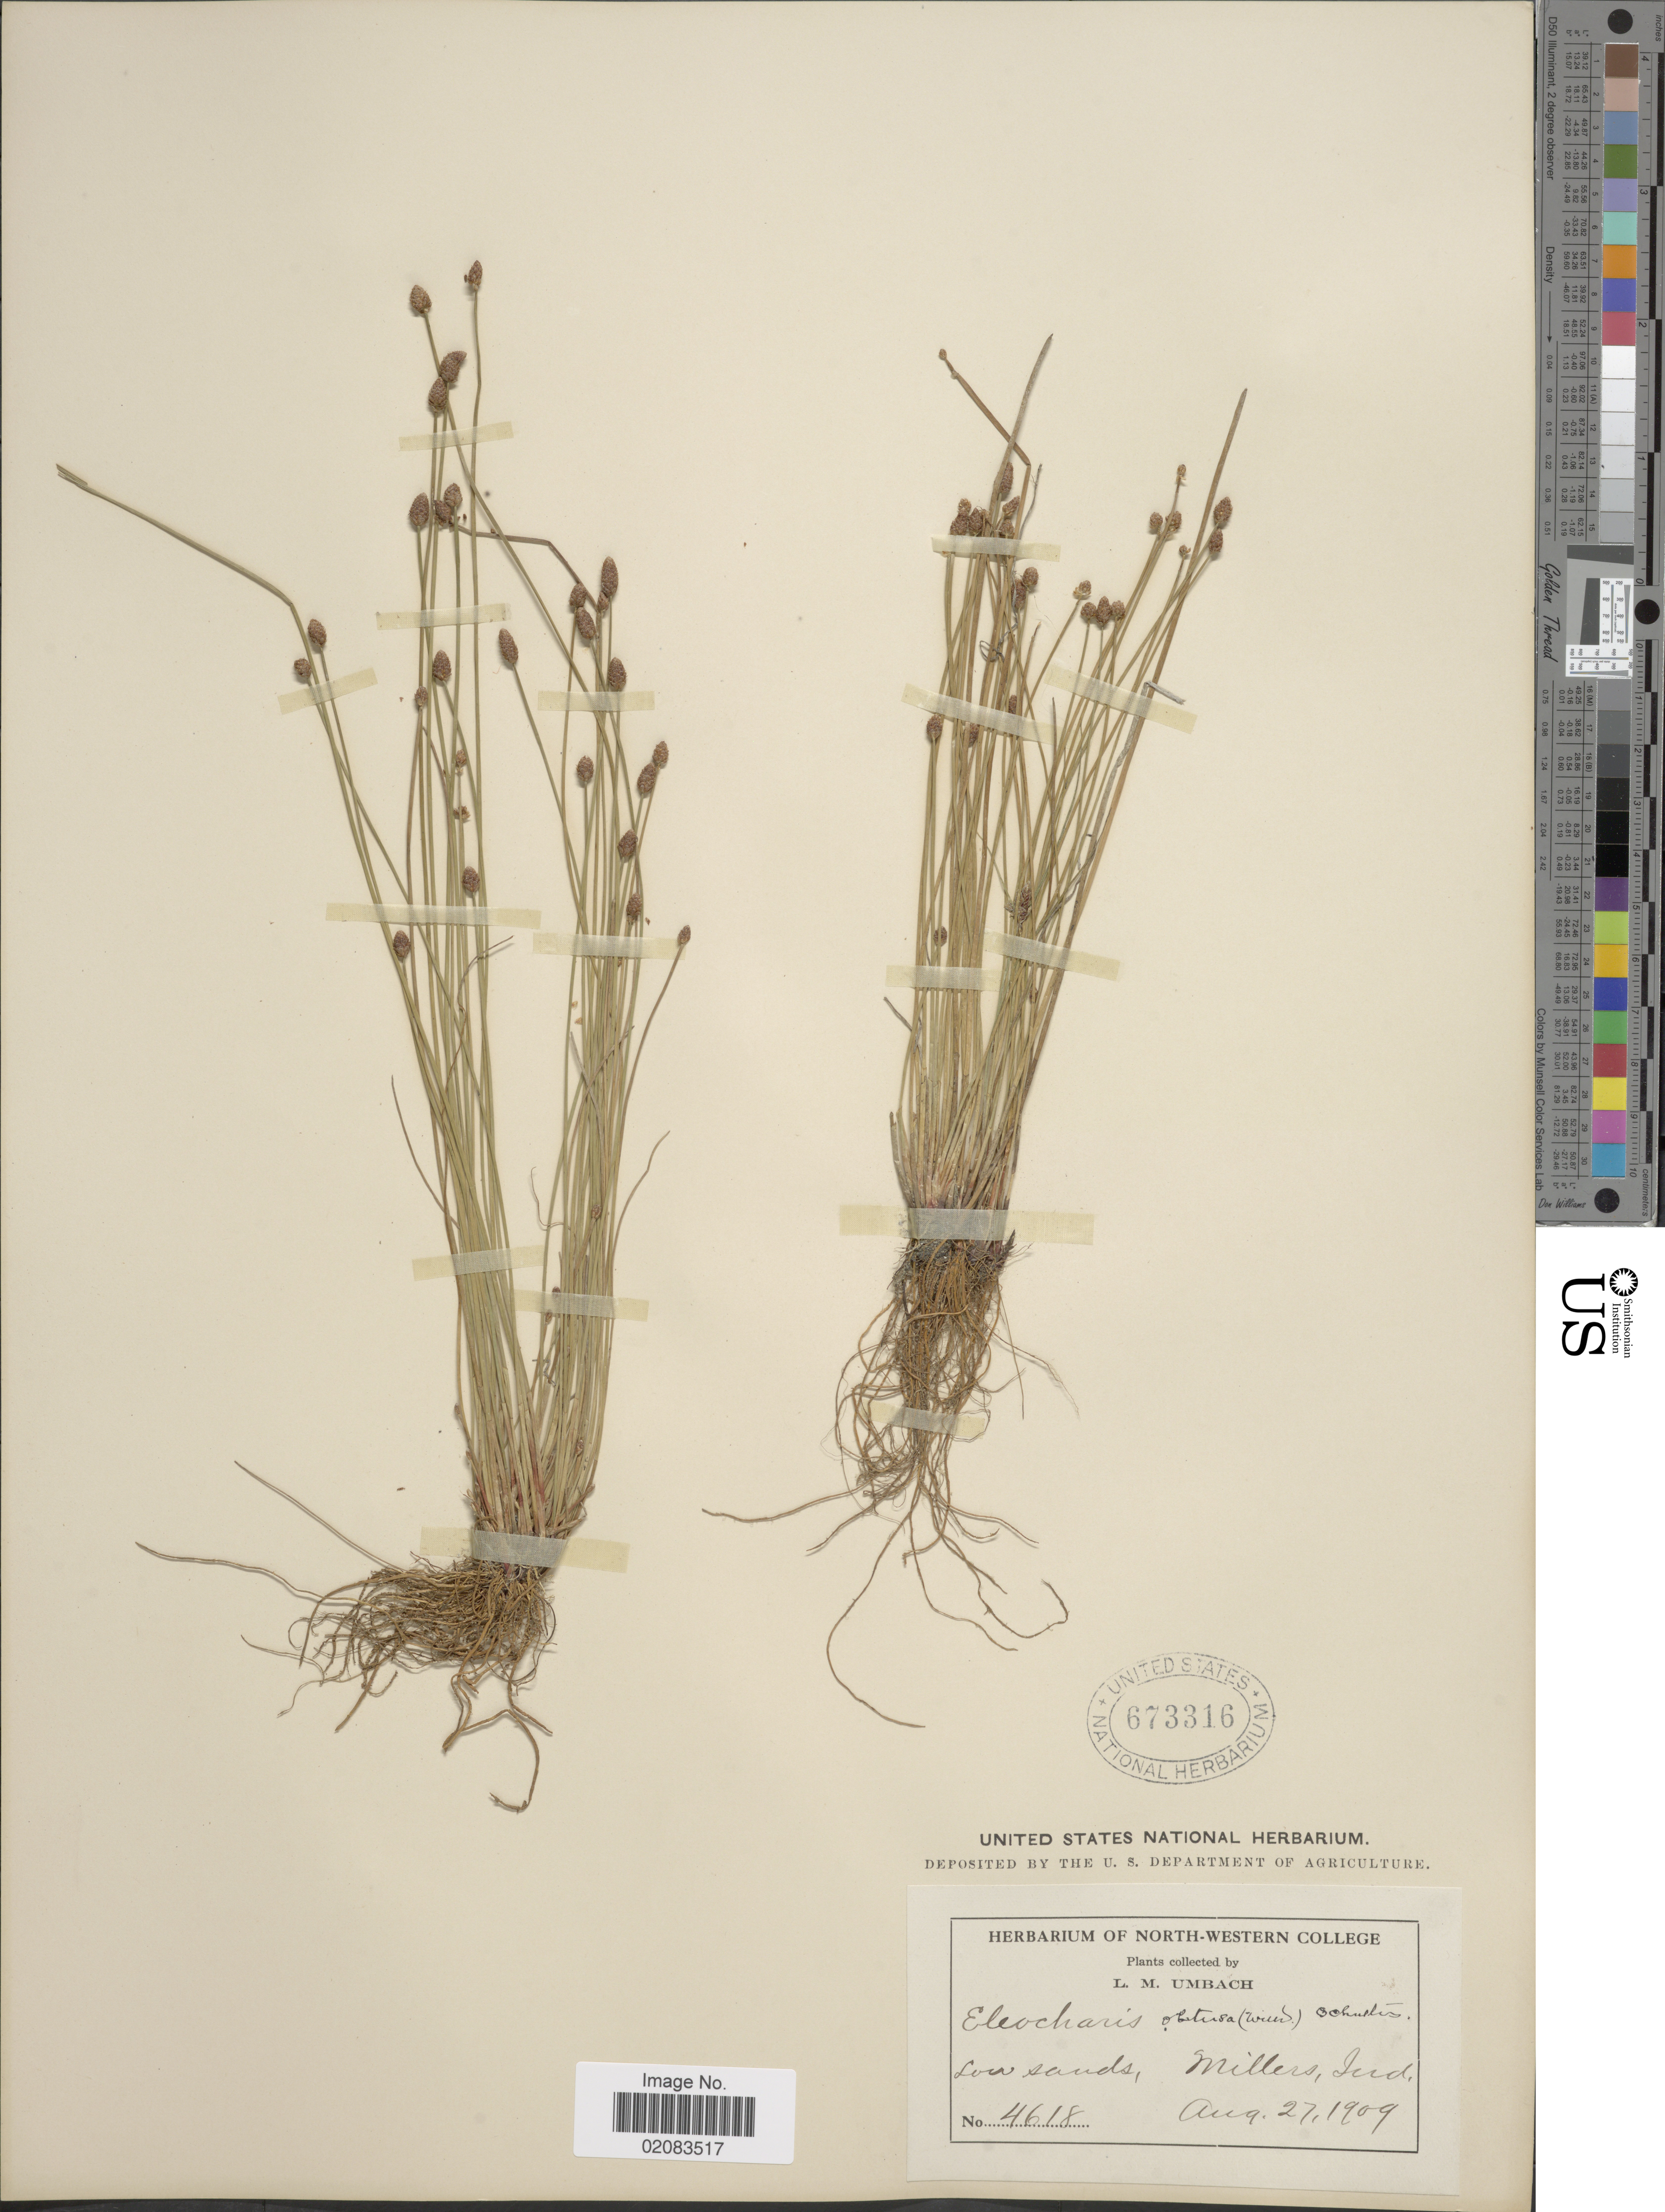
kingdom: Plantae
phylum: Tracheophyta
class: Liliopsida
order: Poales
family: Cyperaceae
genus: Eleocharis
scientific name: Eleocharis obtusa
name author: (Willd.) Schult.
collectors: L. M. Umbach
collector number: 4618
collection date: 1909-08-27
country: United States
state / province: Indiana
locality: Low sands, Millers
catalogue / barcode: US 673316